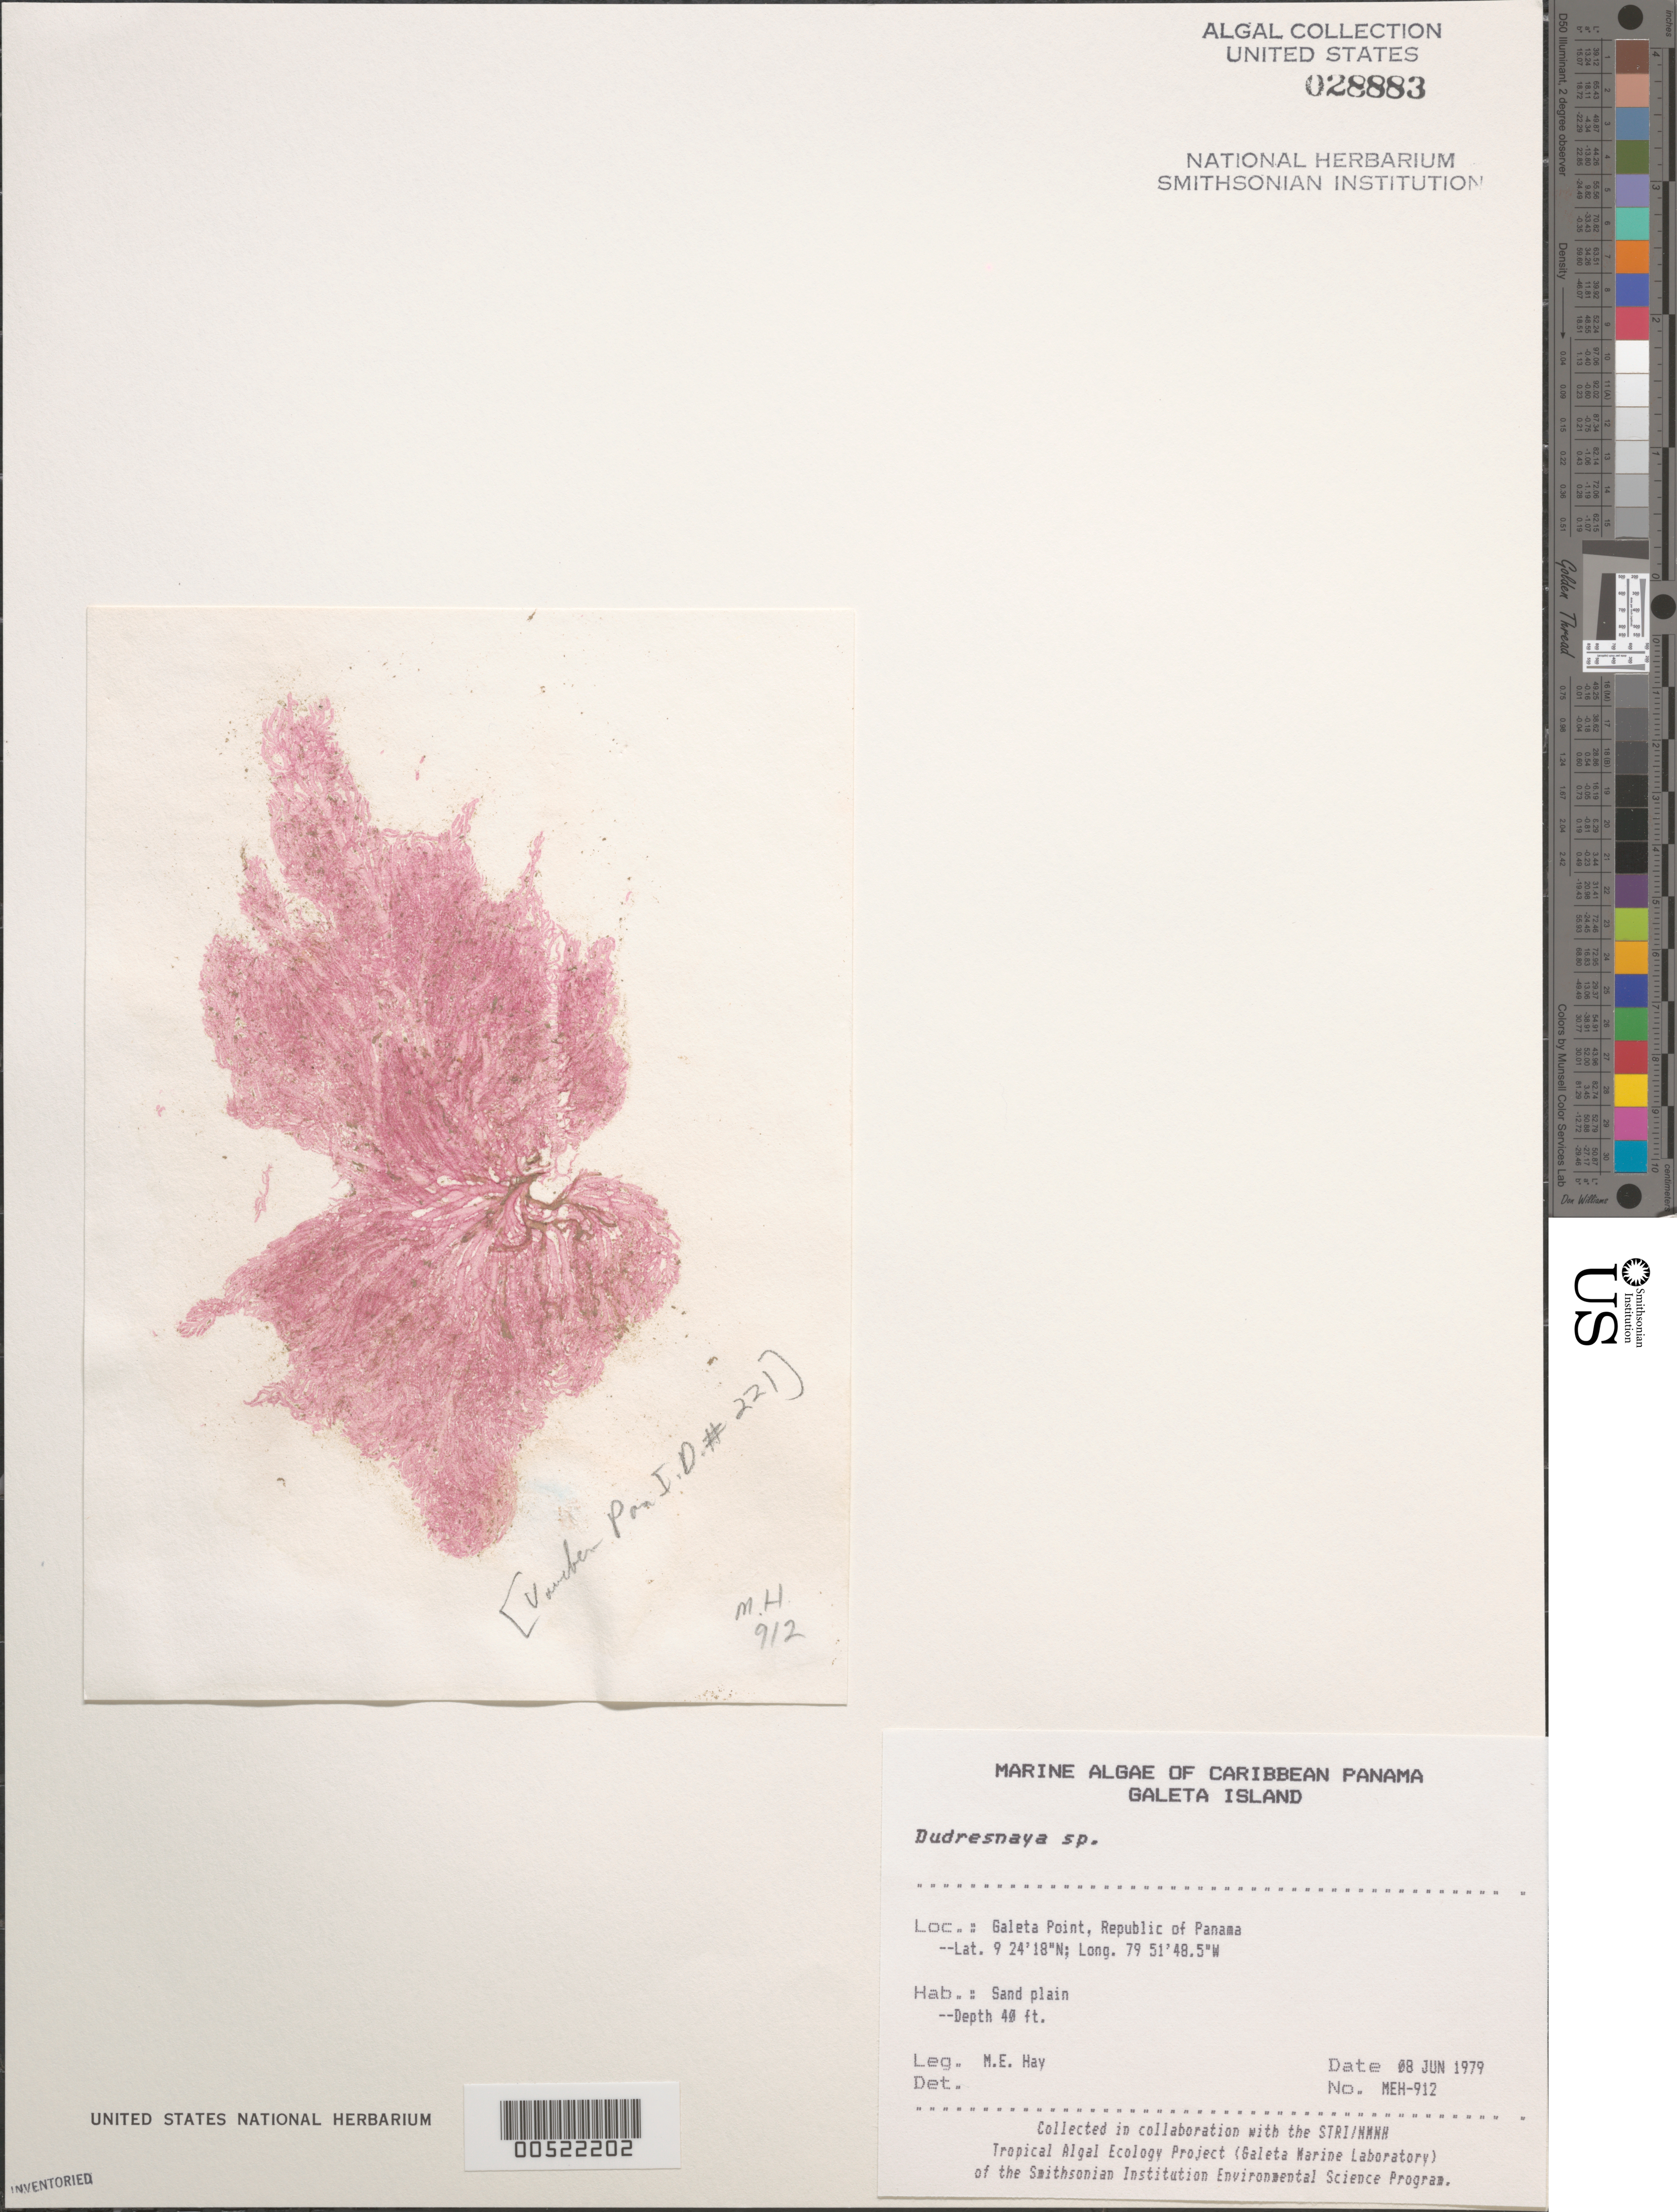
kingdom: Plantae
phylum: Rhodophyta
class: Florideophyceae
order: Gigartinales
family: Dumontiaceae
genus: Dudresnaya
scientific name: Dudresnaya sp.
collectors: M. E. Hay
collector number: MEH-912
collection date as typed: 08 Jun 1979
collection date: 1979-06-08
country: Panama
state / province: Colón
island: Galeta Island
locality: Galeta Point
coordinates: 9 24' 18" N, 79 51' 48.5" W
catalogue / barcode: US 28883